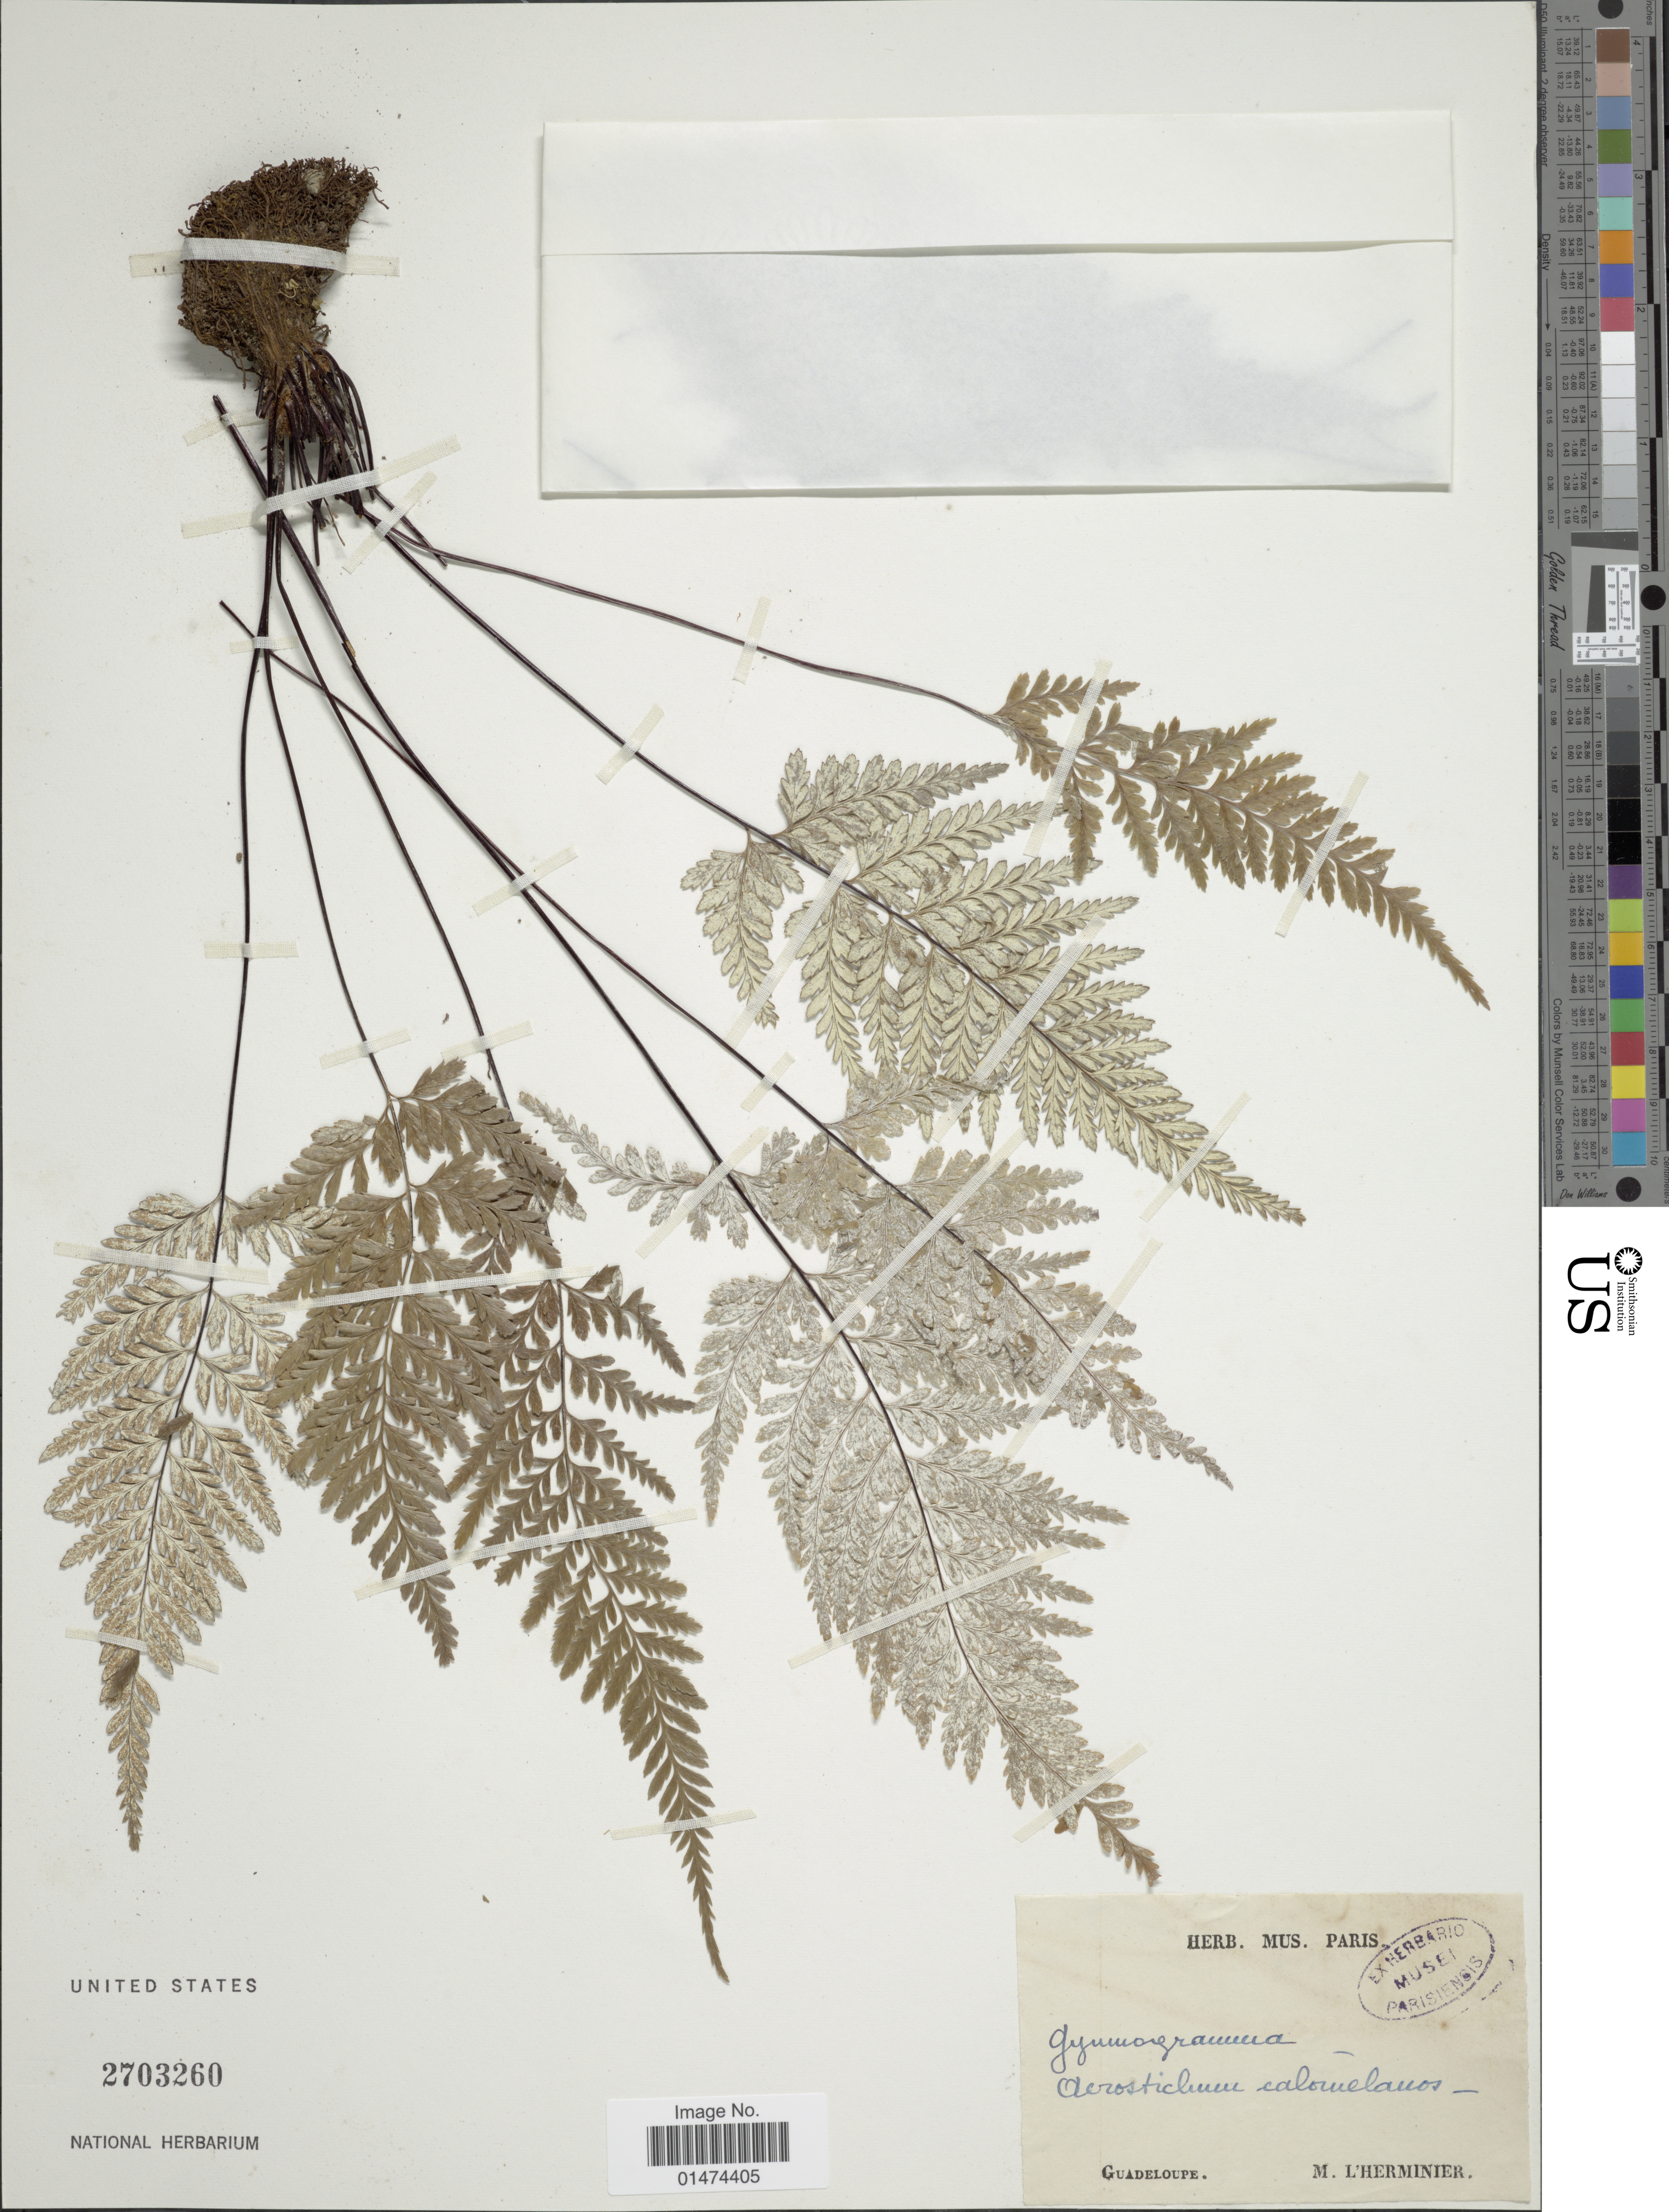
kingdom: Plantae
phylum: Tracheophyta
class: Polypodiopsida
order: Polypodiales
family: Pteridaceae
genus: Pityrogramma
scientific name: Pityrogramma calomelanos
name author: (L.) Link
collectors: M. L'Herminier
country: Guadeloupe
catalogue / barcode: US 2703260